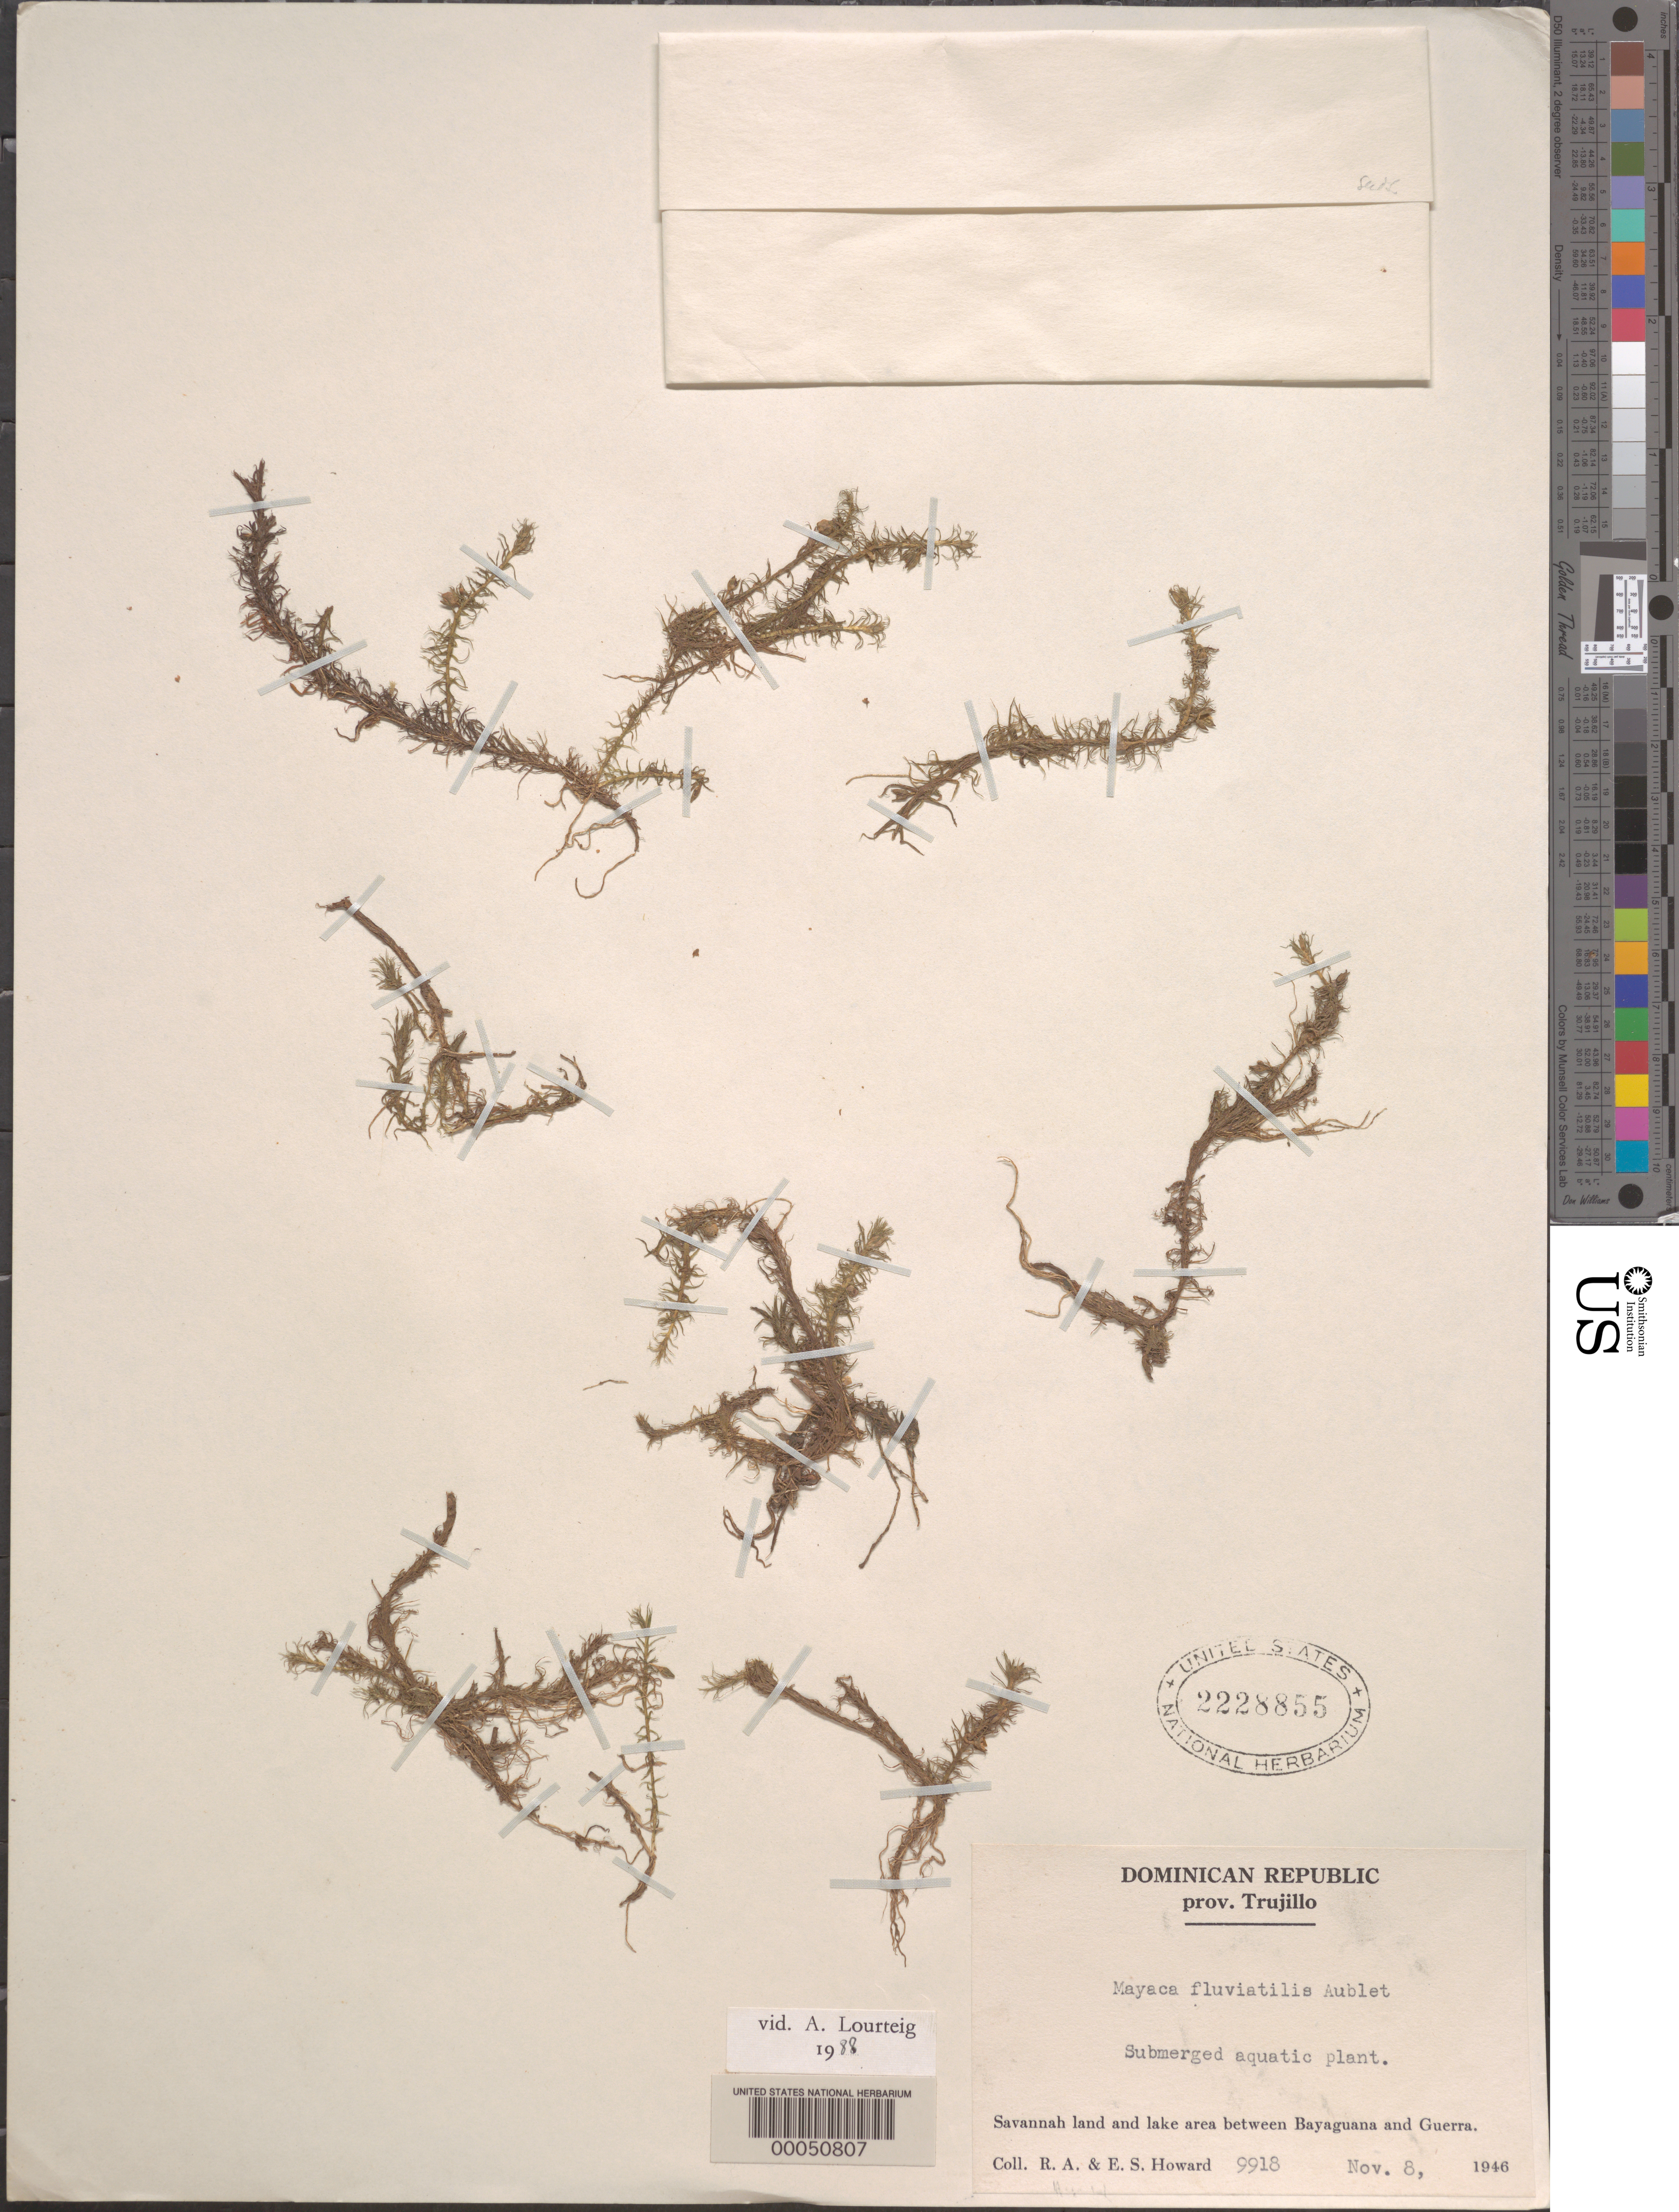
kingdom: Plantae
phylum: Tracheophyta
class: Liliopsida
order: Poales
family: Mayacaceae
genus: Mayaca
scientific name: Mayaca fluviatilis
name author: Aubl.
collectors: R. A. Howard & E. S. Howard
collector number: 9918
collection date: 1946-11-08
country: Venezuela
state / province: Trujillo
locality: Savannah land and lake area between Bayaguana and Guerra.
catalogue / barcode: US 2228855